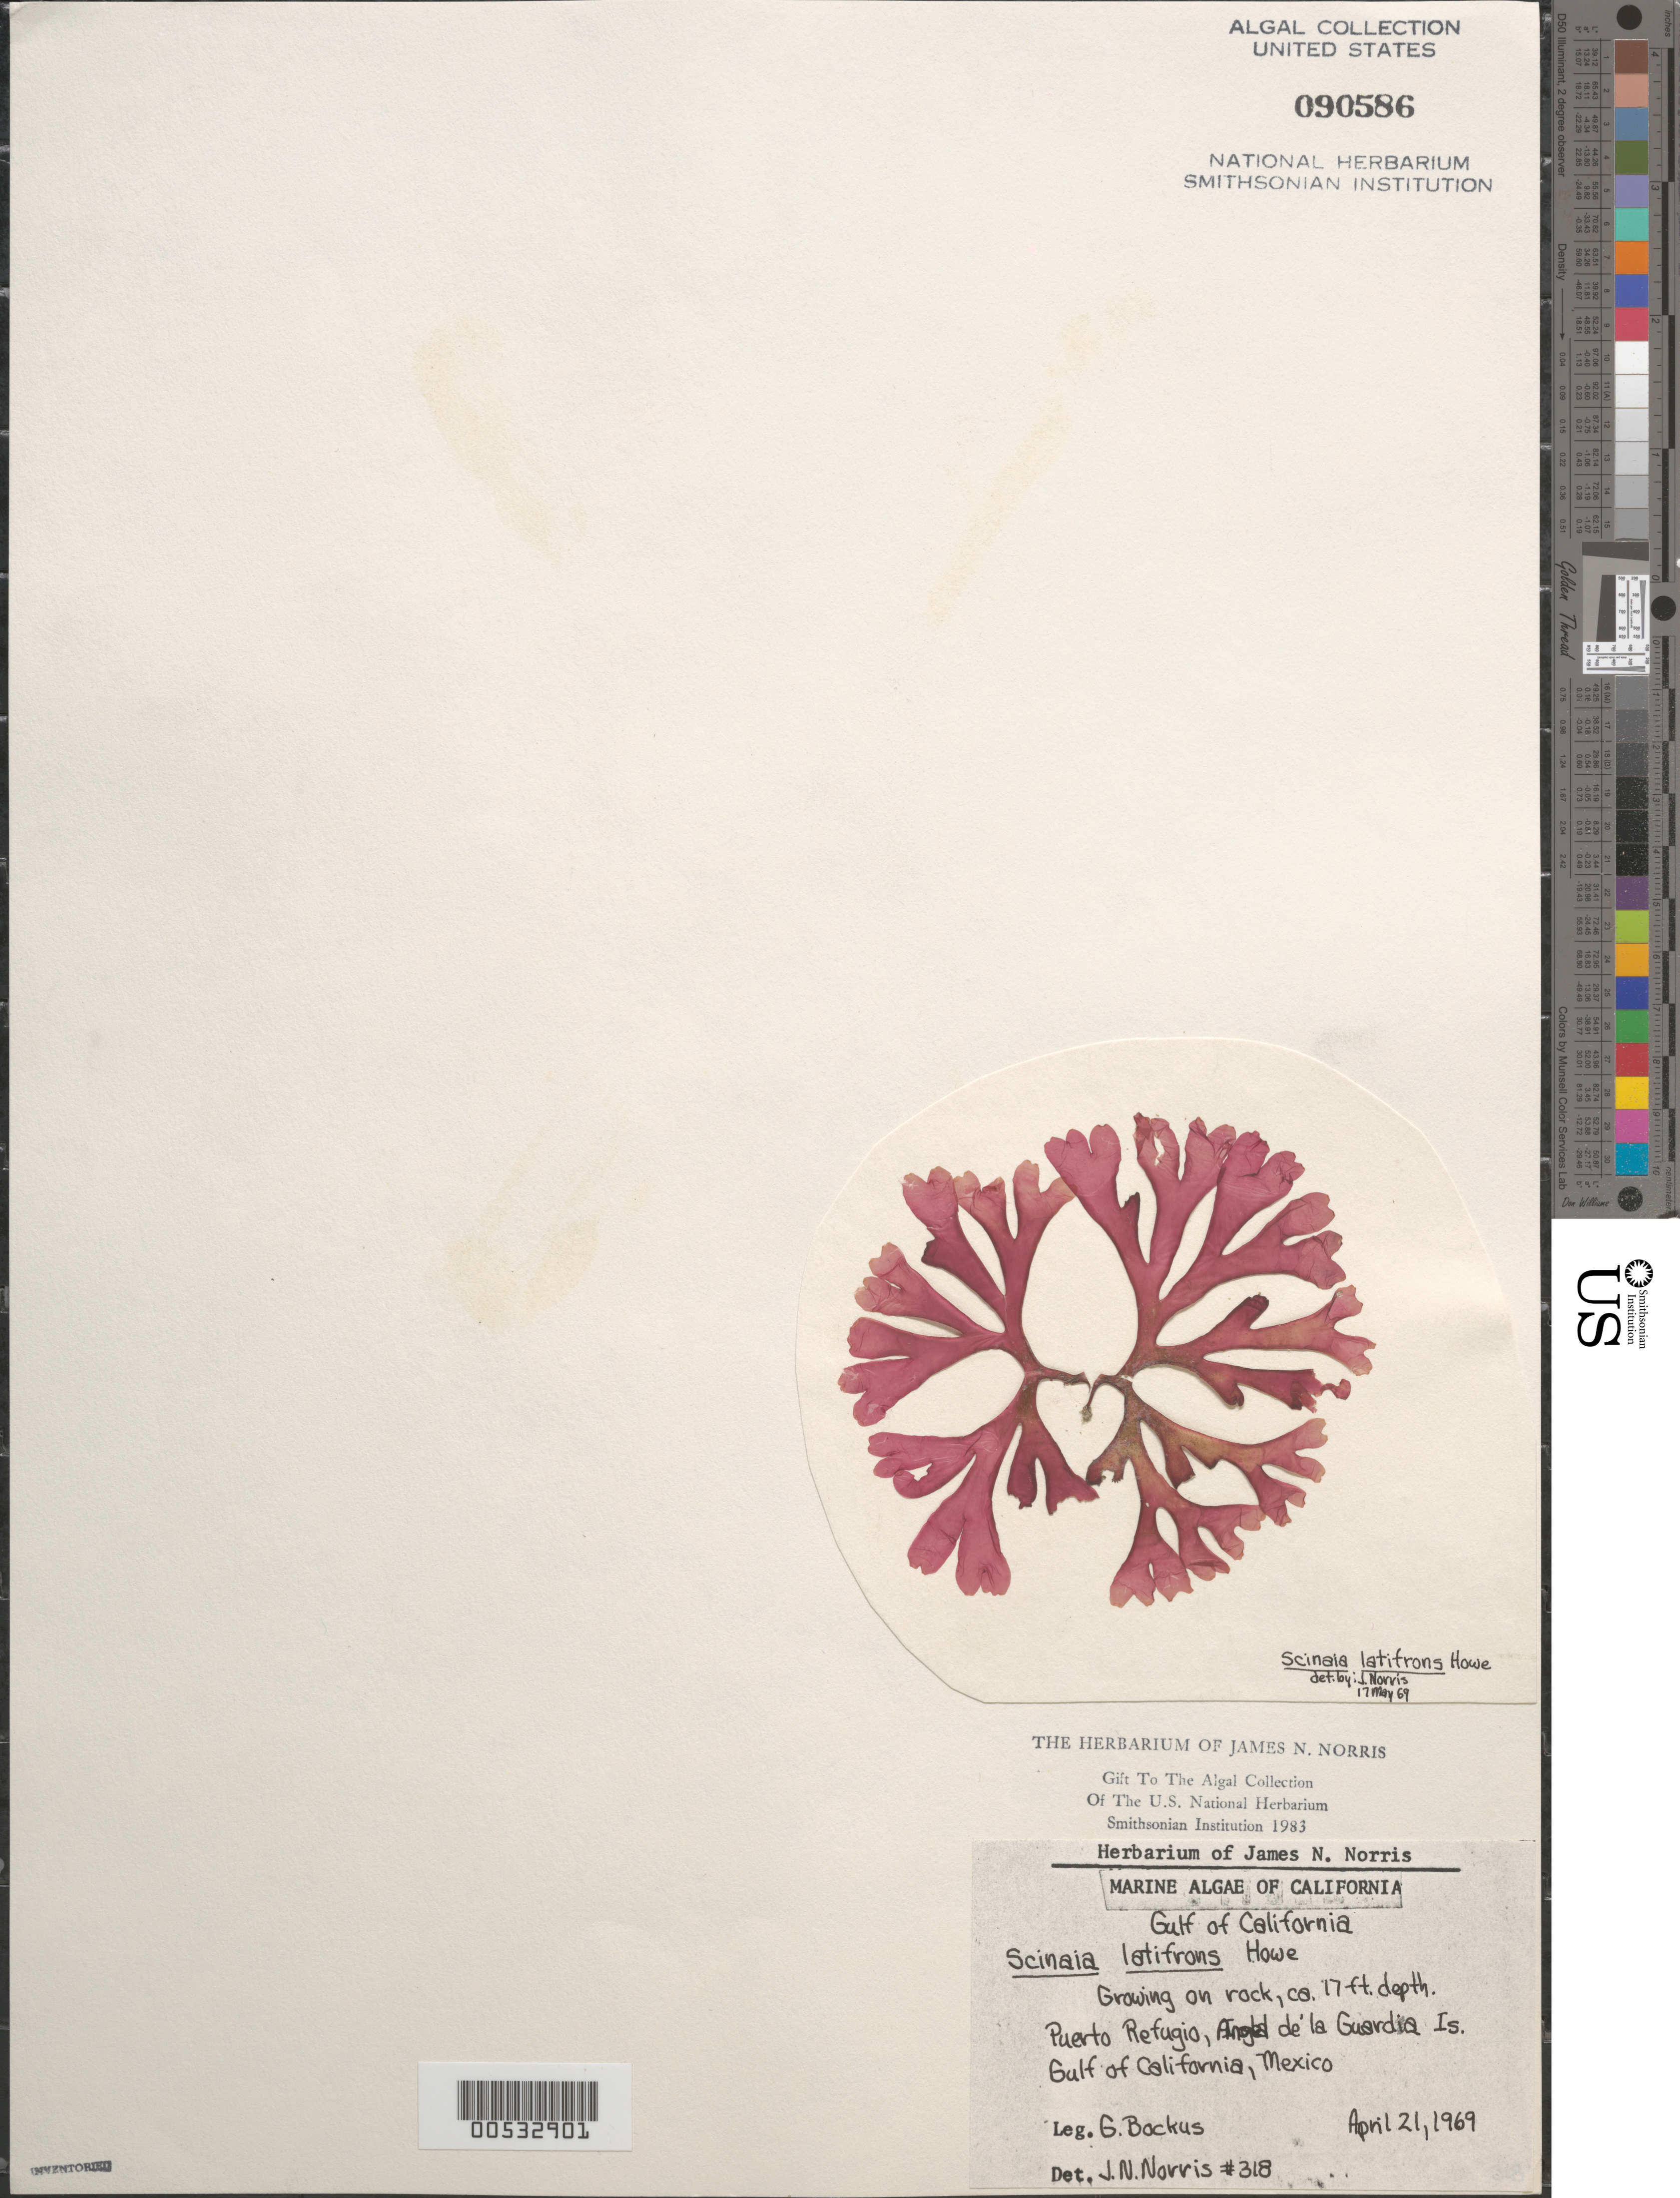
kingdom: Plantae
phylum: Rhodophyta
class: Florideophyceae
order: Nemaliales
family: Scinaiaceae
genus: Scinaia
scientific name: Scinaia latifrons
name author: M. Howe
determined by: Norris, James N.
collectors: G. Bockus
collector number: JN-318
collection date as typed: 21 Apr 1969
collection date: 1969-04-21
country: Mexico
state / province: Baja California Norte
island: Isla Angel de la Guarda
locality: Puerto Refugio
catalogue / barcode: US 90586